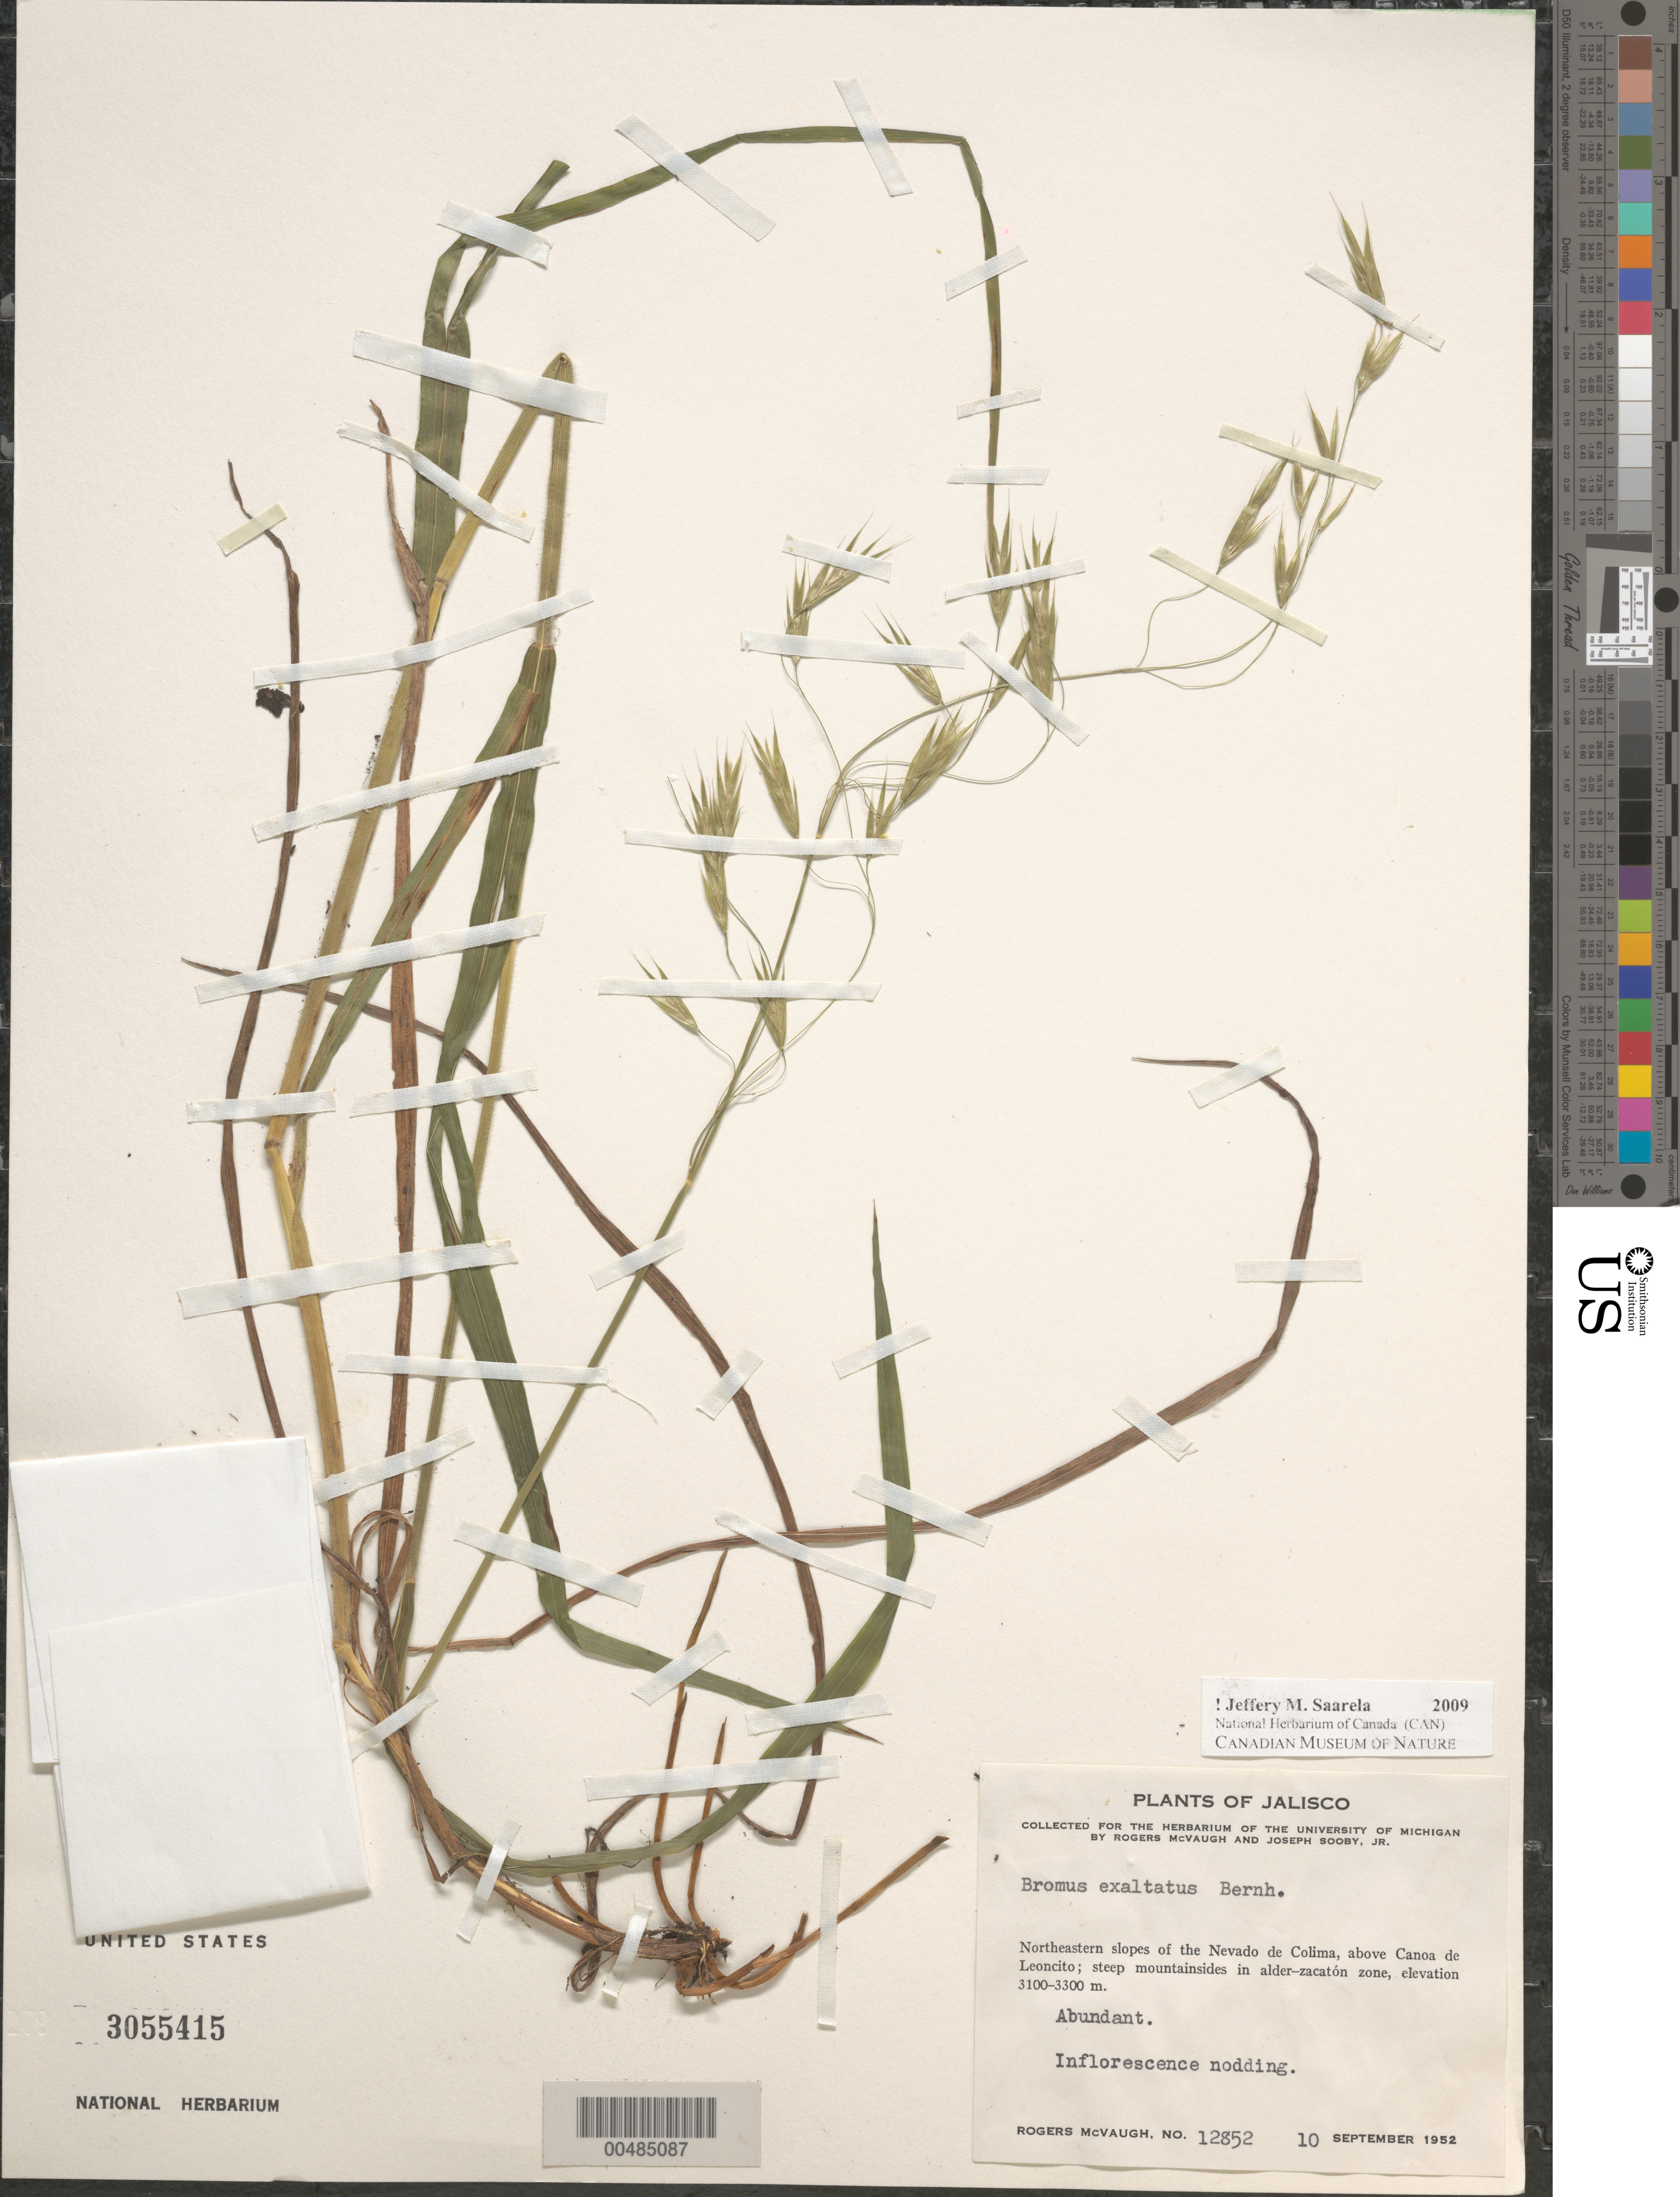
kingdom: Plantae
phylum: Tracheophyta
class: Liliopsida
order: Poales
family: Poaceae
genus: Bromus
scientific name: Bromus exaltatus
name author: Bernhardi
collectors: R. McVaugh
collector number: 12852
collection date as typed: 10 Sep 1952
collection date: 1952-09-10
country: Mexico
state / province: Jalisco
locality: NE slopes of the Nevado de Colima, above Canoa de Leoncito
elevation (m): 3100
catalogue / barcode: US 3055415